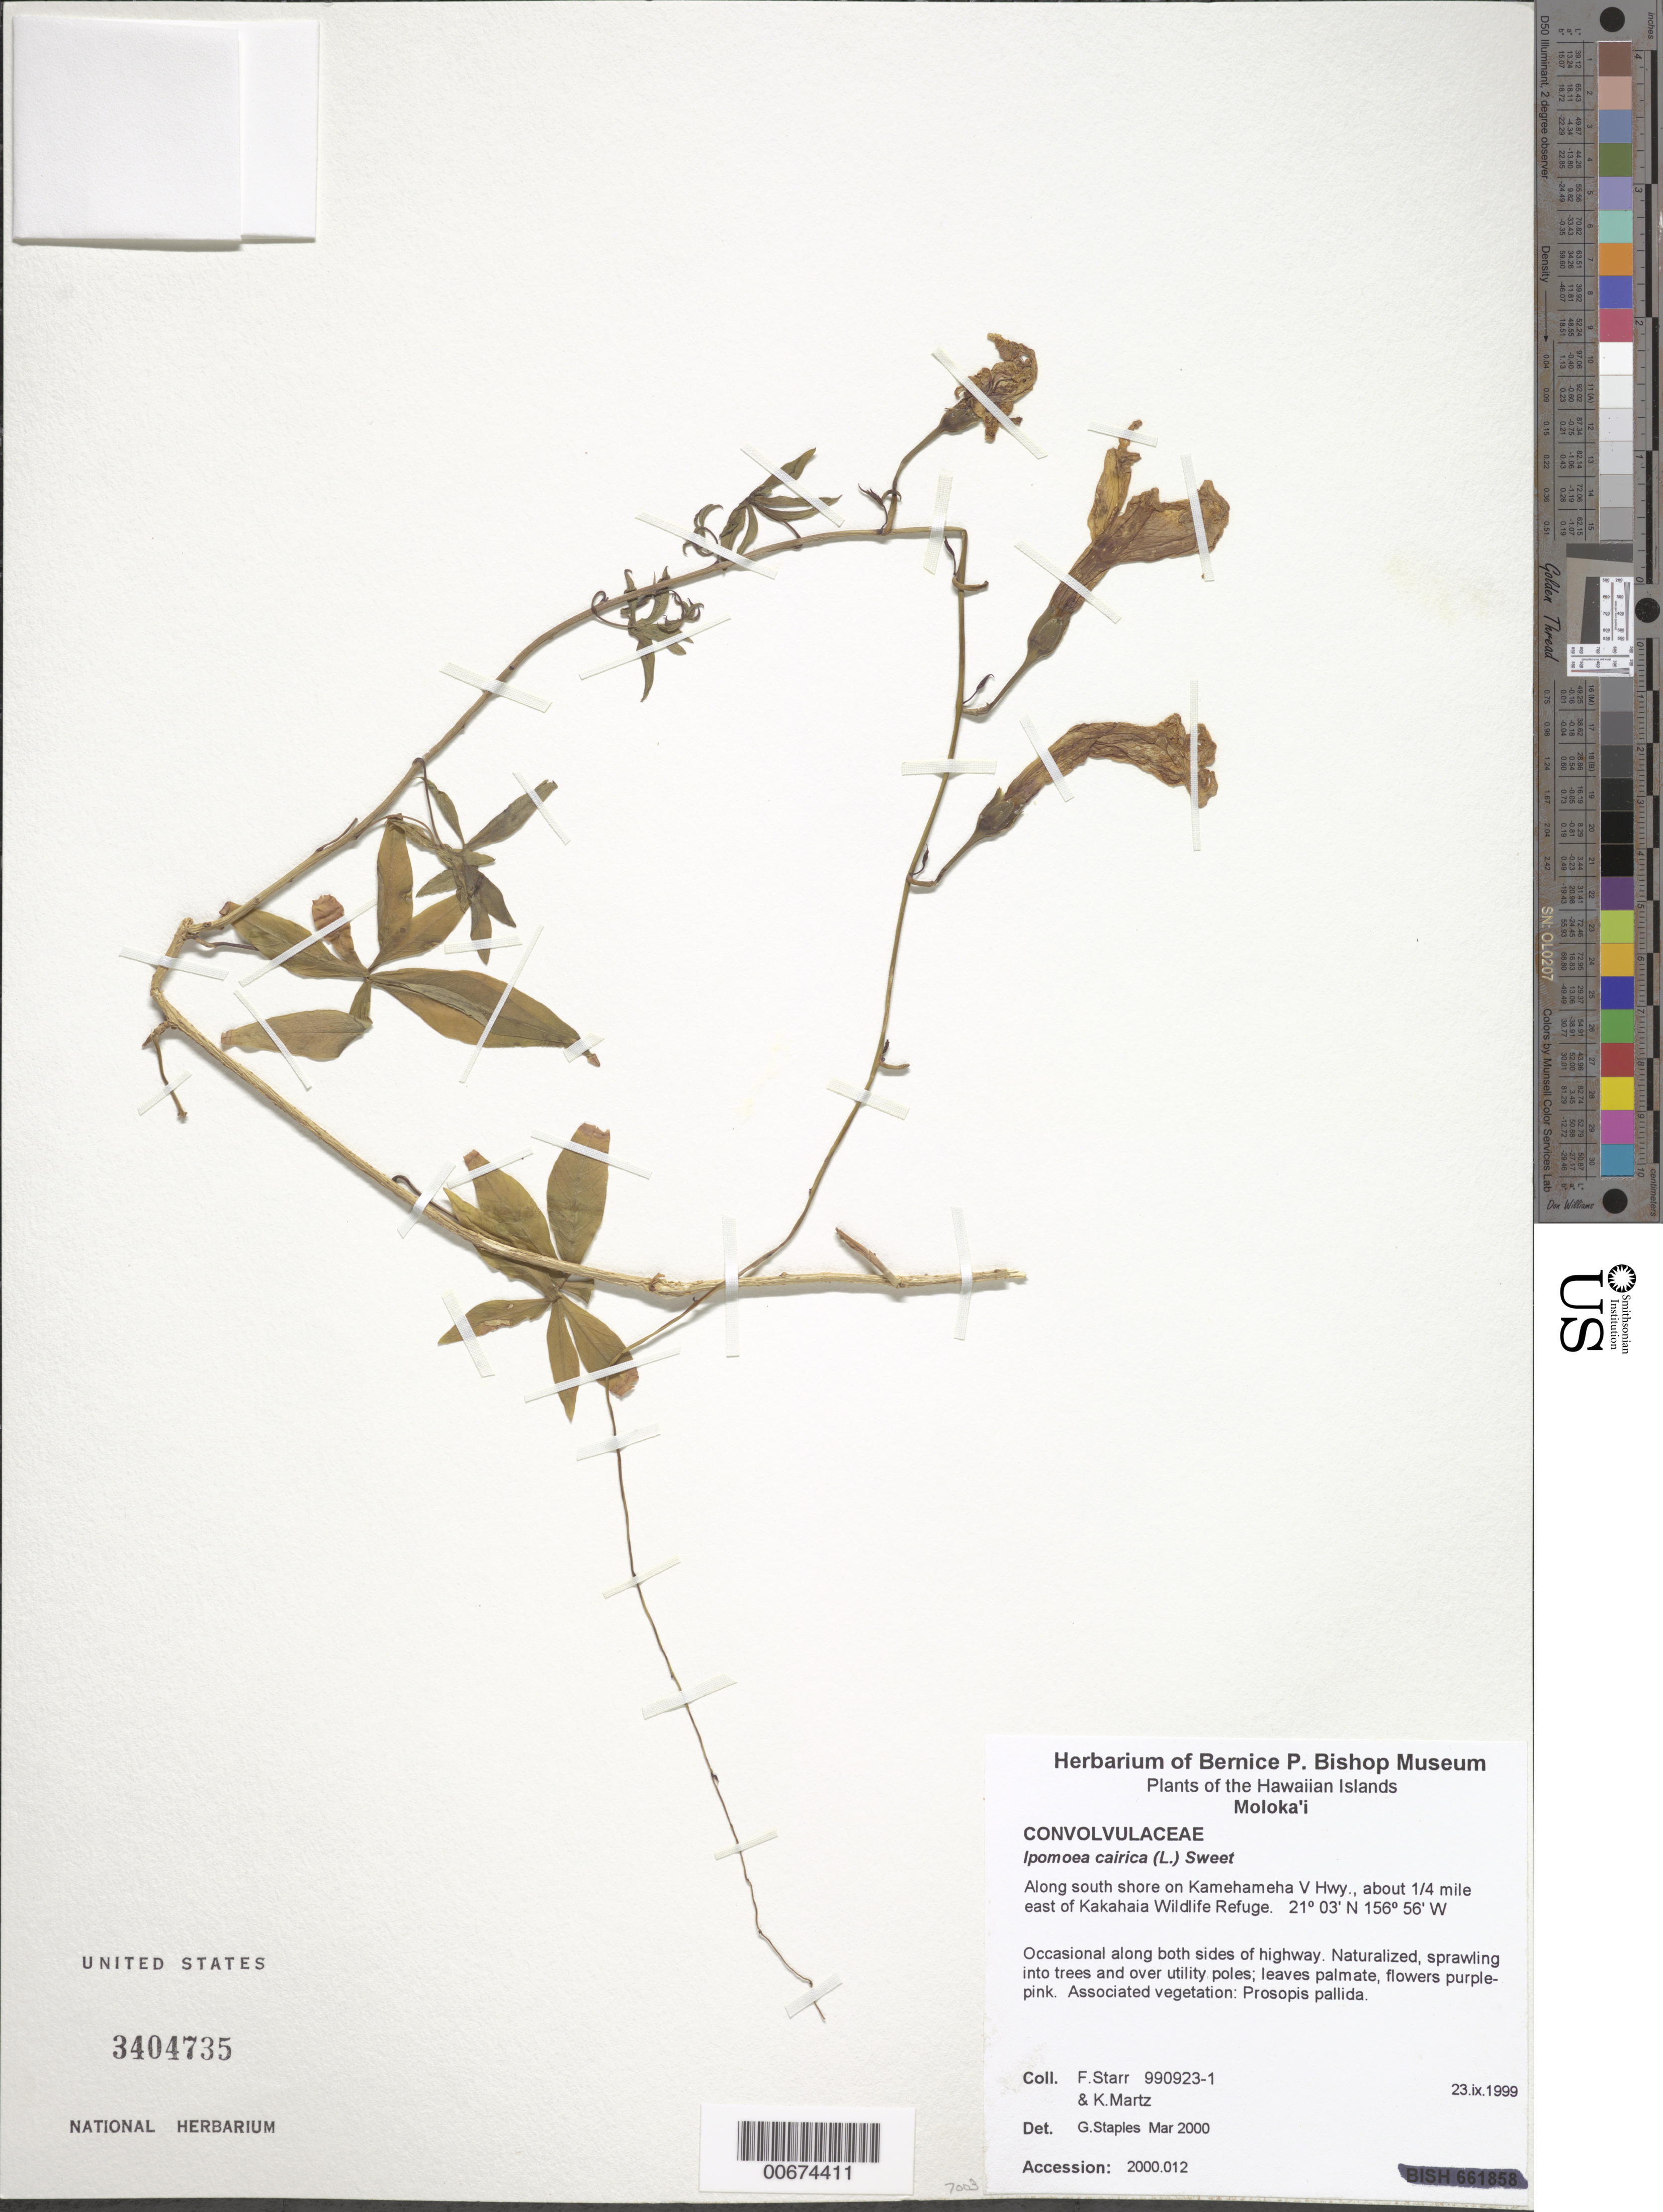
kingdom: Plantae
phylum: Tracheophyta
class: Magnoliopsida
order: Solanales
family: Convolvulaceae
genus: Ipomoea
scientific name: Ipomoea cairica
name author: (L.) Sweet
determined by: Staples, G. W.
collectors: F. Starr & K. Martz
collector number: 990923-1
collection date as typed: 23 Sep 1999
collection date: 1999-09-23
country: United States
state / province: Hawaii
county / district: Maui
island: Moloka'i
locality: Along south shore on Kamehameha V Hwy., about 1/4 mile east of Kakahaia Wildlife Refuge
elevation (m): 1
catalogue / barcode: US 3404735